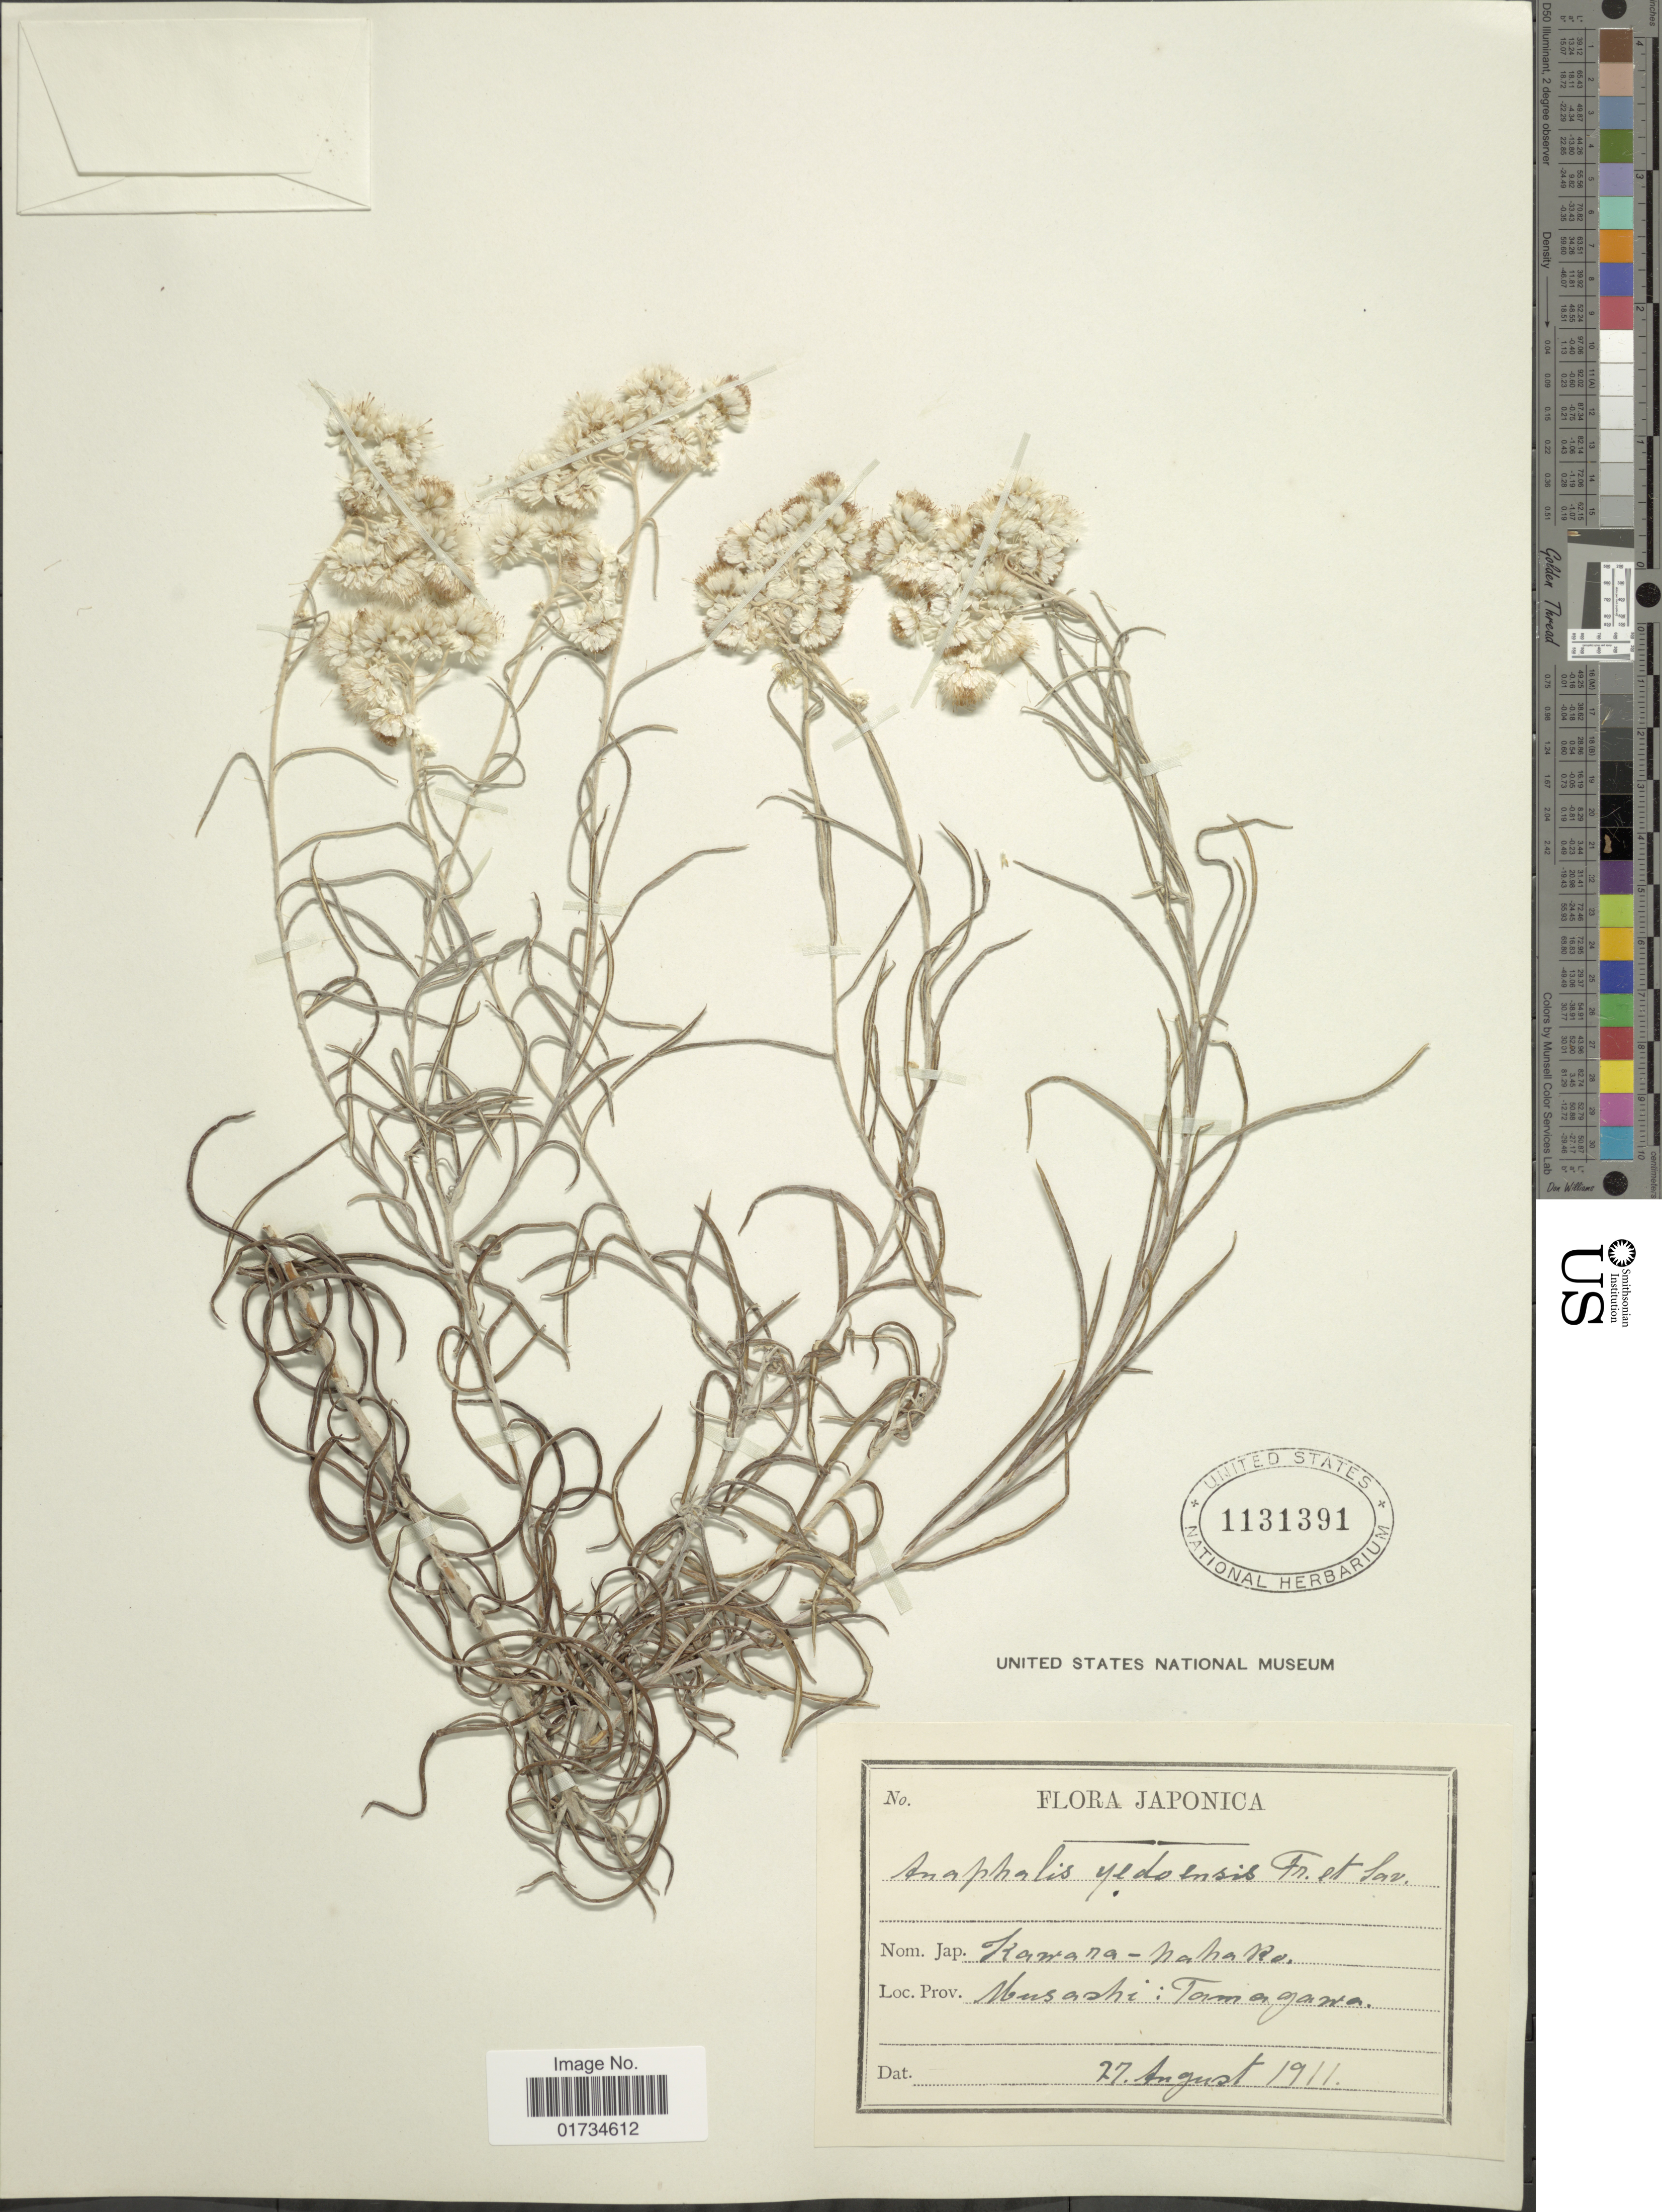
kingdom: Plantae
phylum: Tracheophyta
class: Magnoliopsida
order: Asterales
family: Asteraceae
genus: Anaphalis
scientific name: Anaphalis japonica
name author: Maxim.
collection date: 1911-08-27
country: Japan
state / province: Tokyo, Federal City of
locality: Prov. Musashi: Tamagawa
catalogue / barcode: US 1131391